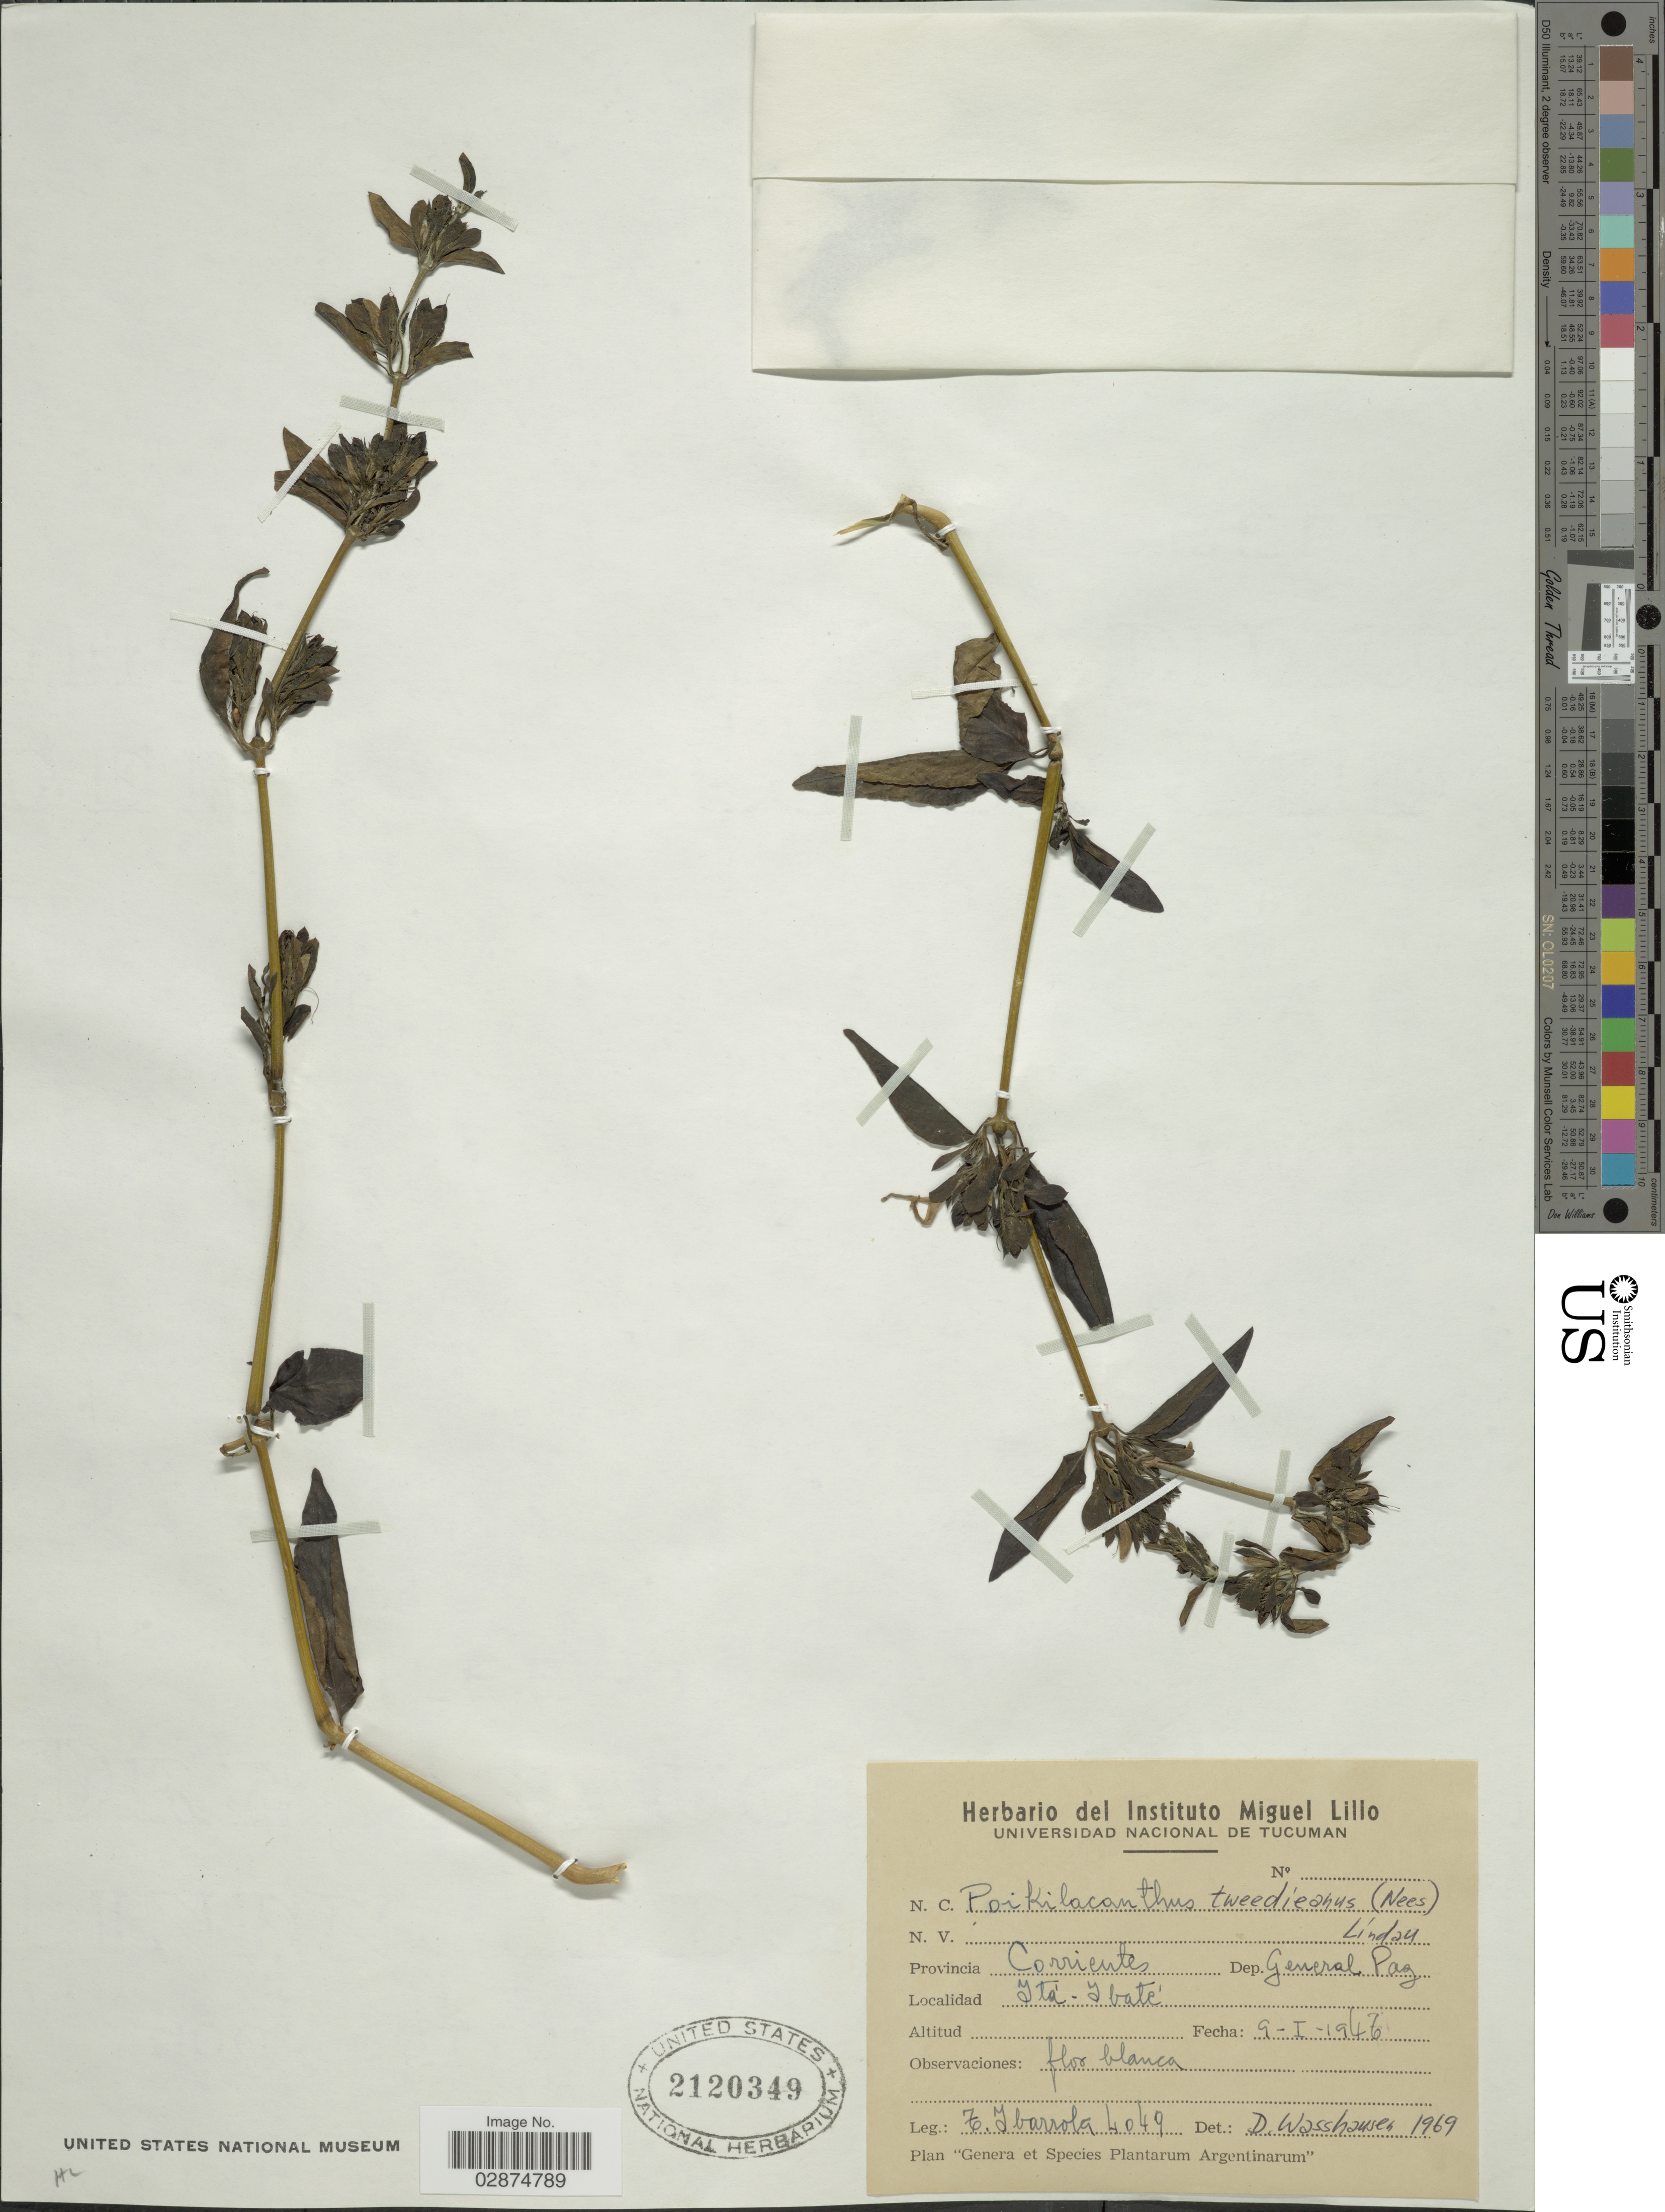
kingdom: Plantae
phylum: Tracheophyta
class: Magnoliopsida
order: Lamiales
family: Acanthaceae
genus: Poikilacanthus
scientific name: Poikilacanthus glandulosus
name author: (Nees) Ariza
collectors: T. Ibarrola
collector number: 4049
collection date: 1946-01-09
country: Argentina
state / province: Corrientes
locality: Dep. General Paz. Ita'-Ibate'.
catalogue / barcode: US 2120349